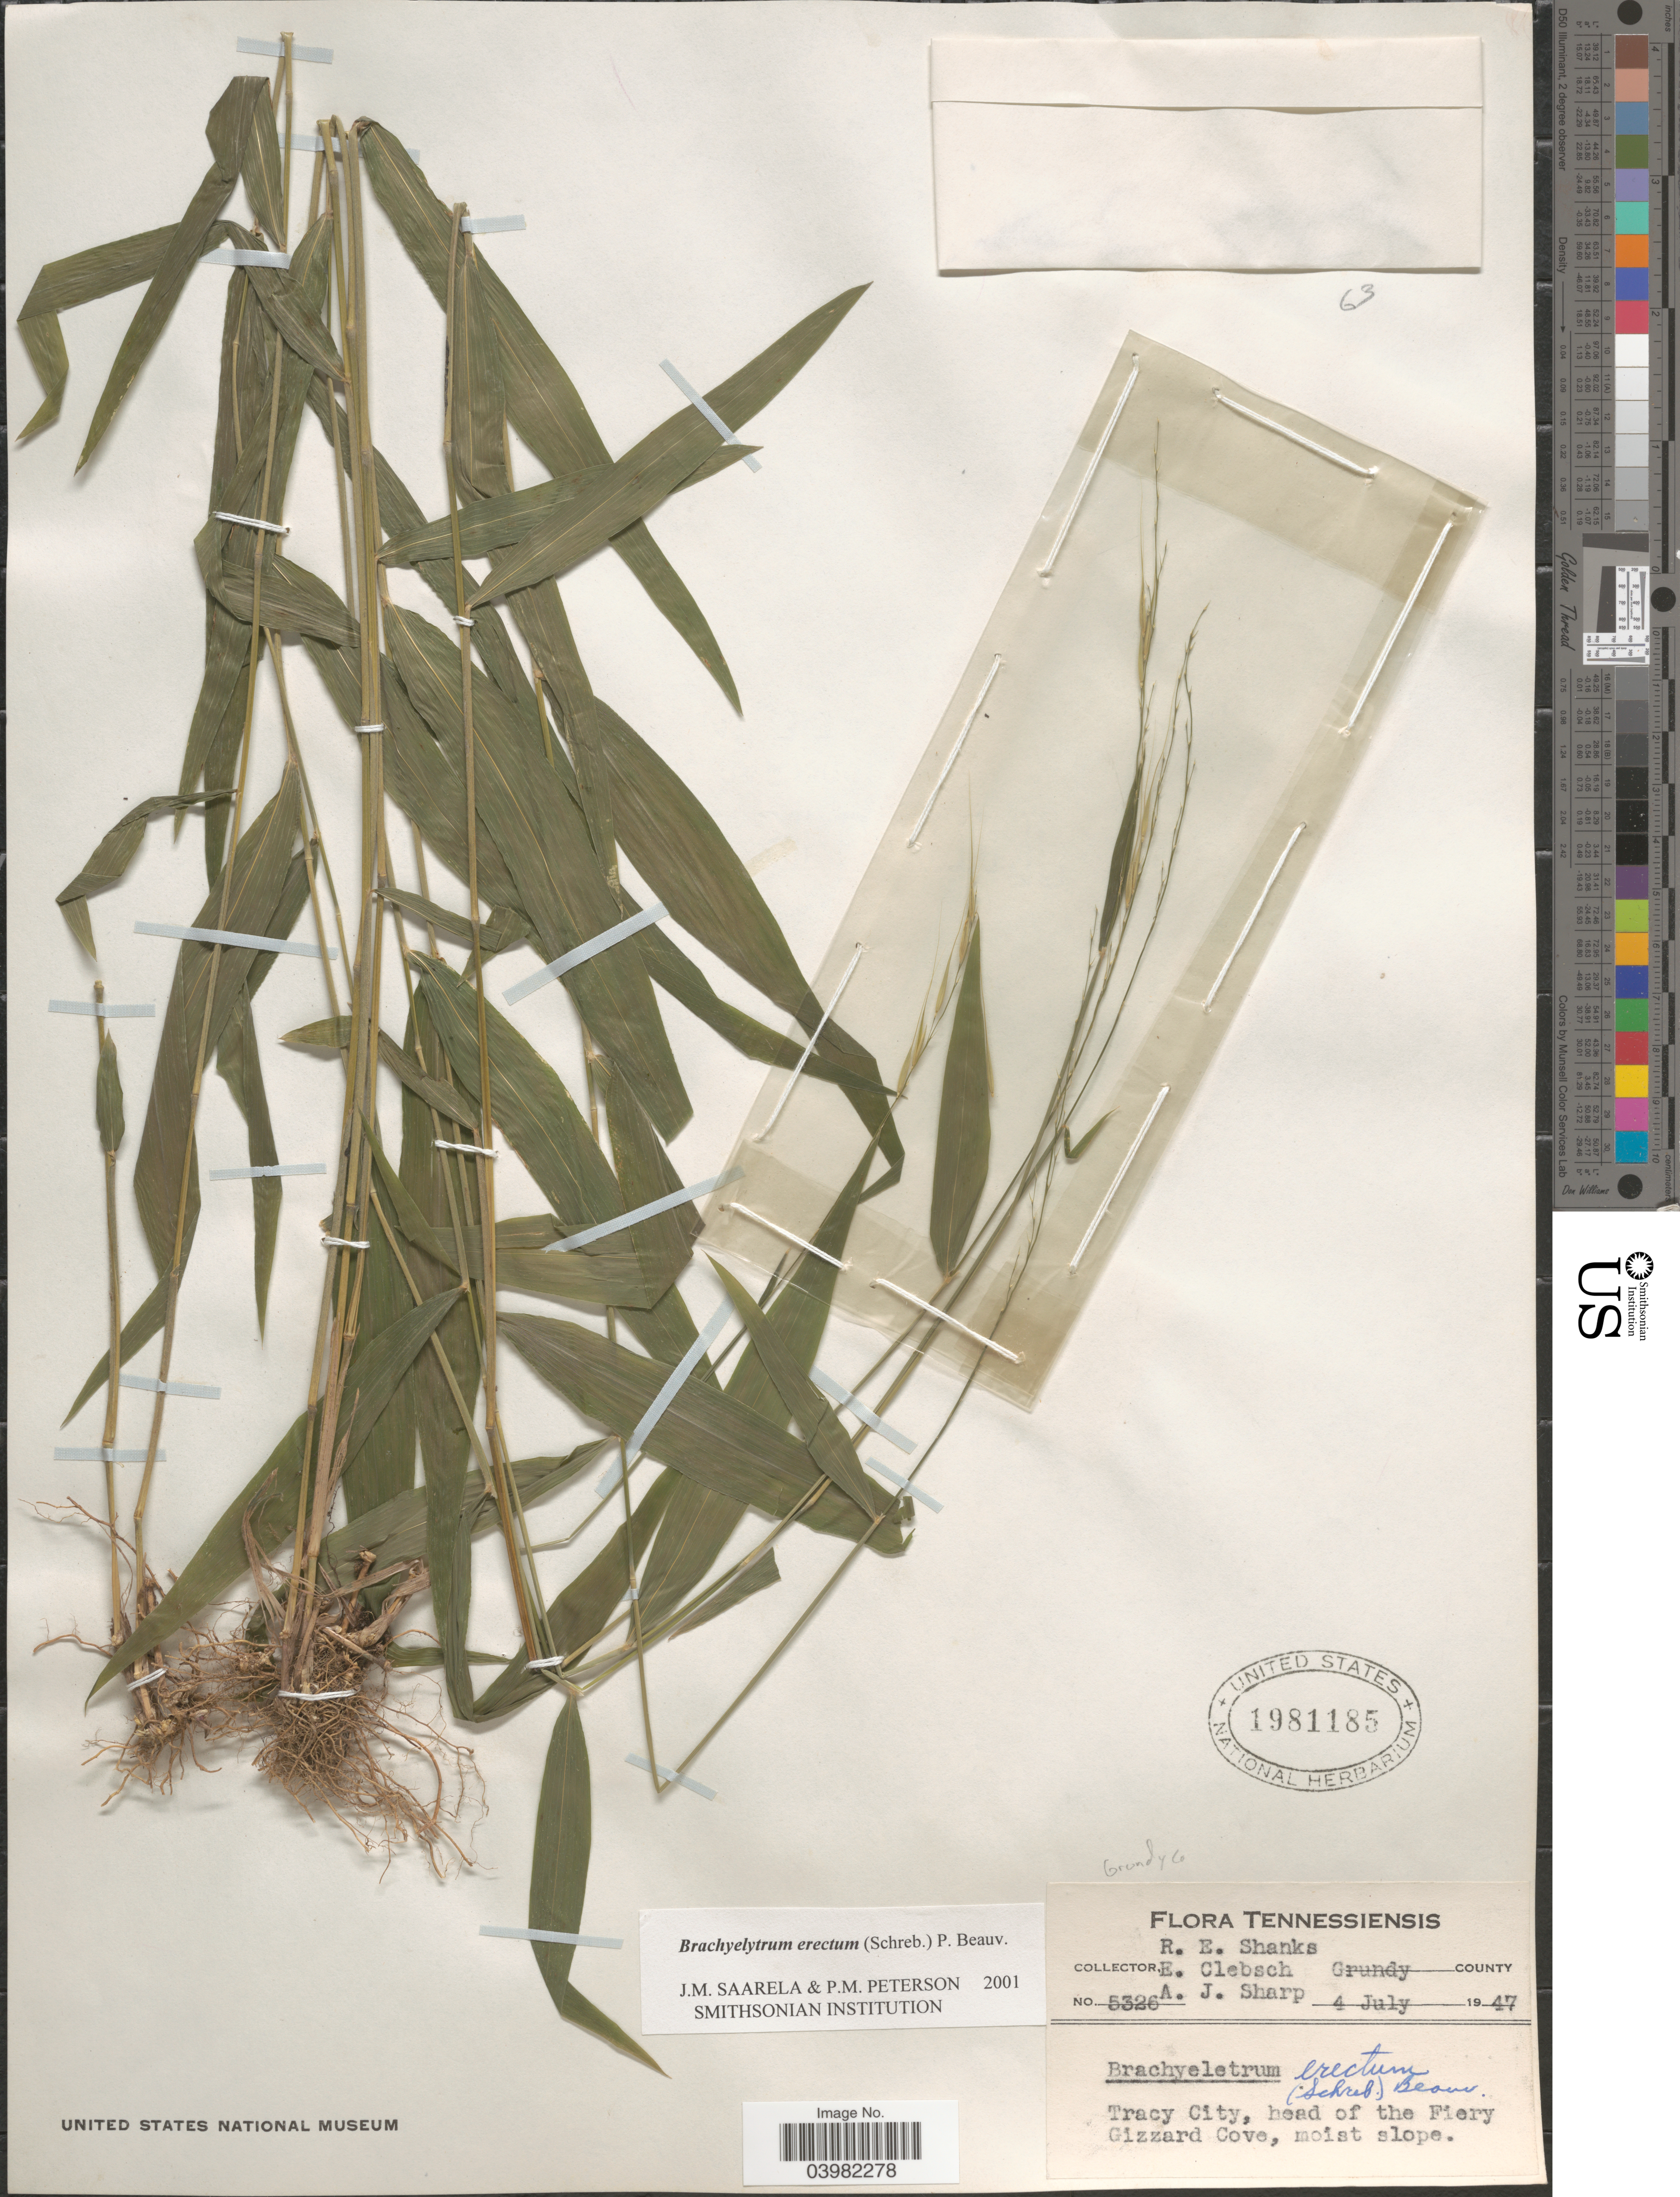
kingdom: Plantae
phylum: Tracheophyta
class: Liliopsida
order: Poales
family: Poaceae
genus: Brachyelytrum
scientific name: Brachyelytrum erectum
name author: (Schreb.) P. Beauv.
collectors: R. Shanks, E. Clebsch & A. J. Sharp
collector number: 5326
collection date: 1947-07-04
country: United States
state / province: Tennessee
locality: Grundy County. Tracy City, head of the Ferry Gizzard Cove.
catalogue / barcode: US 1981185